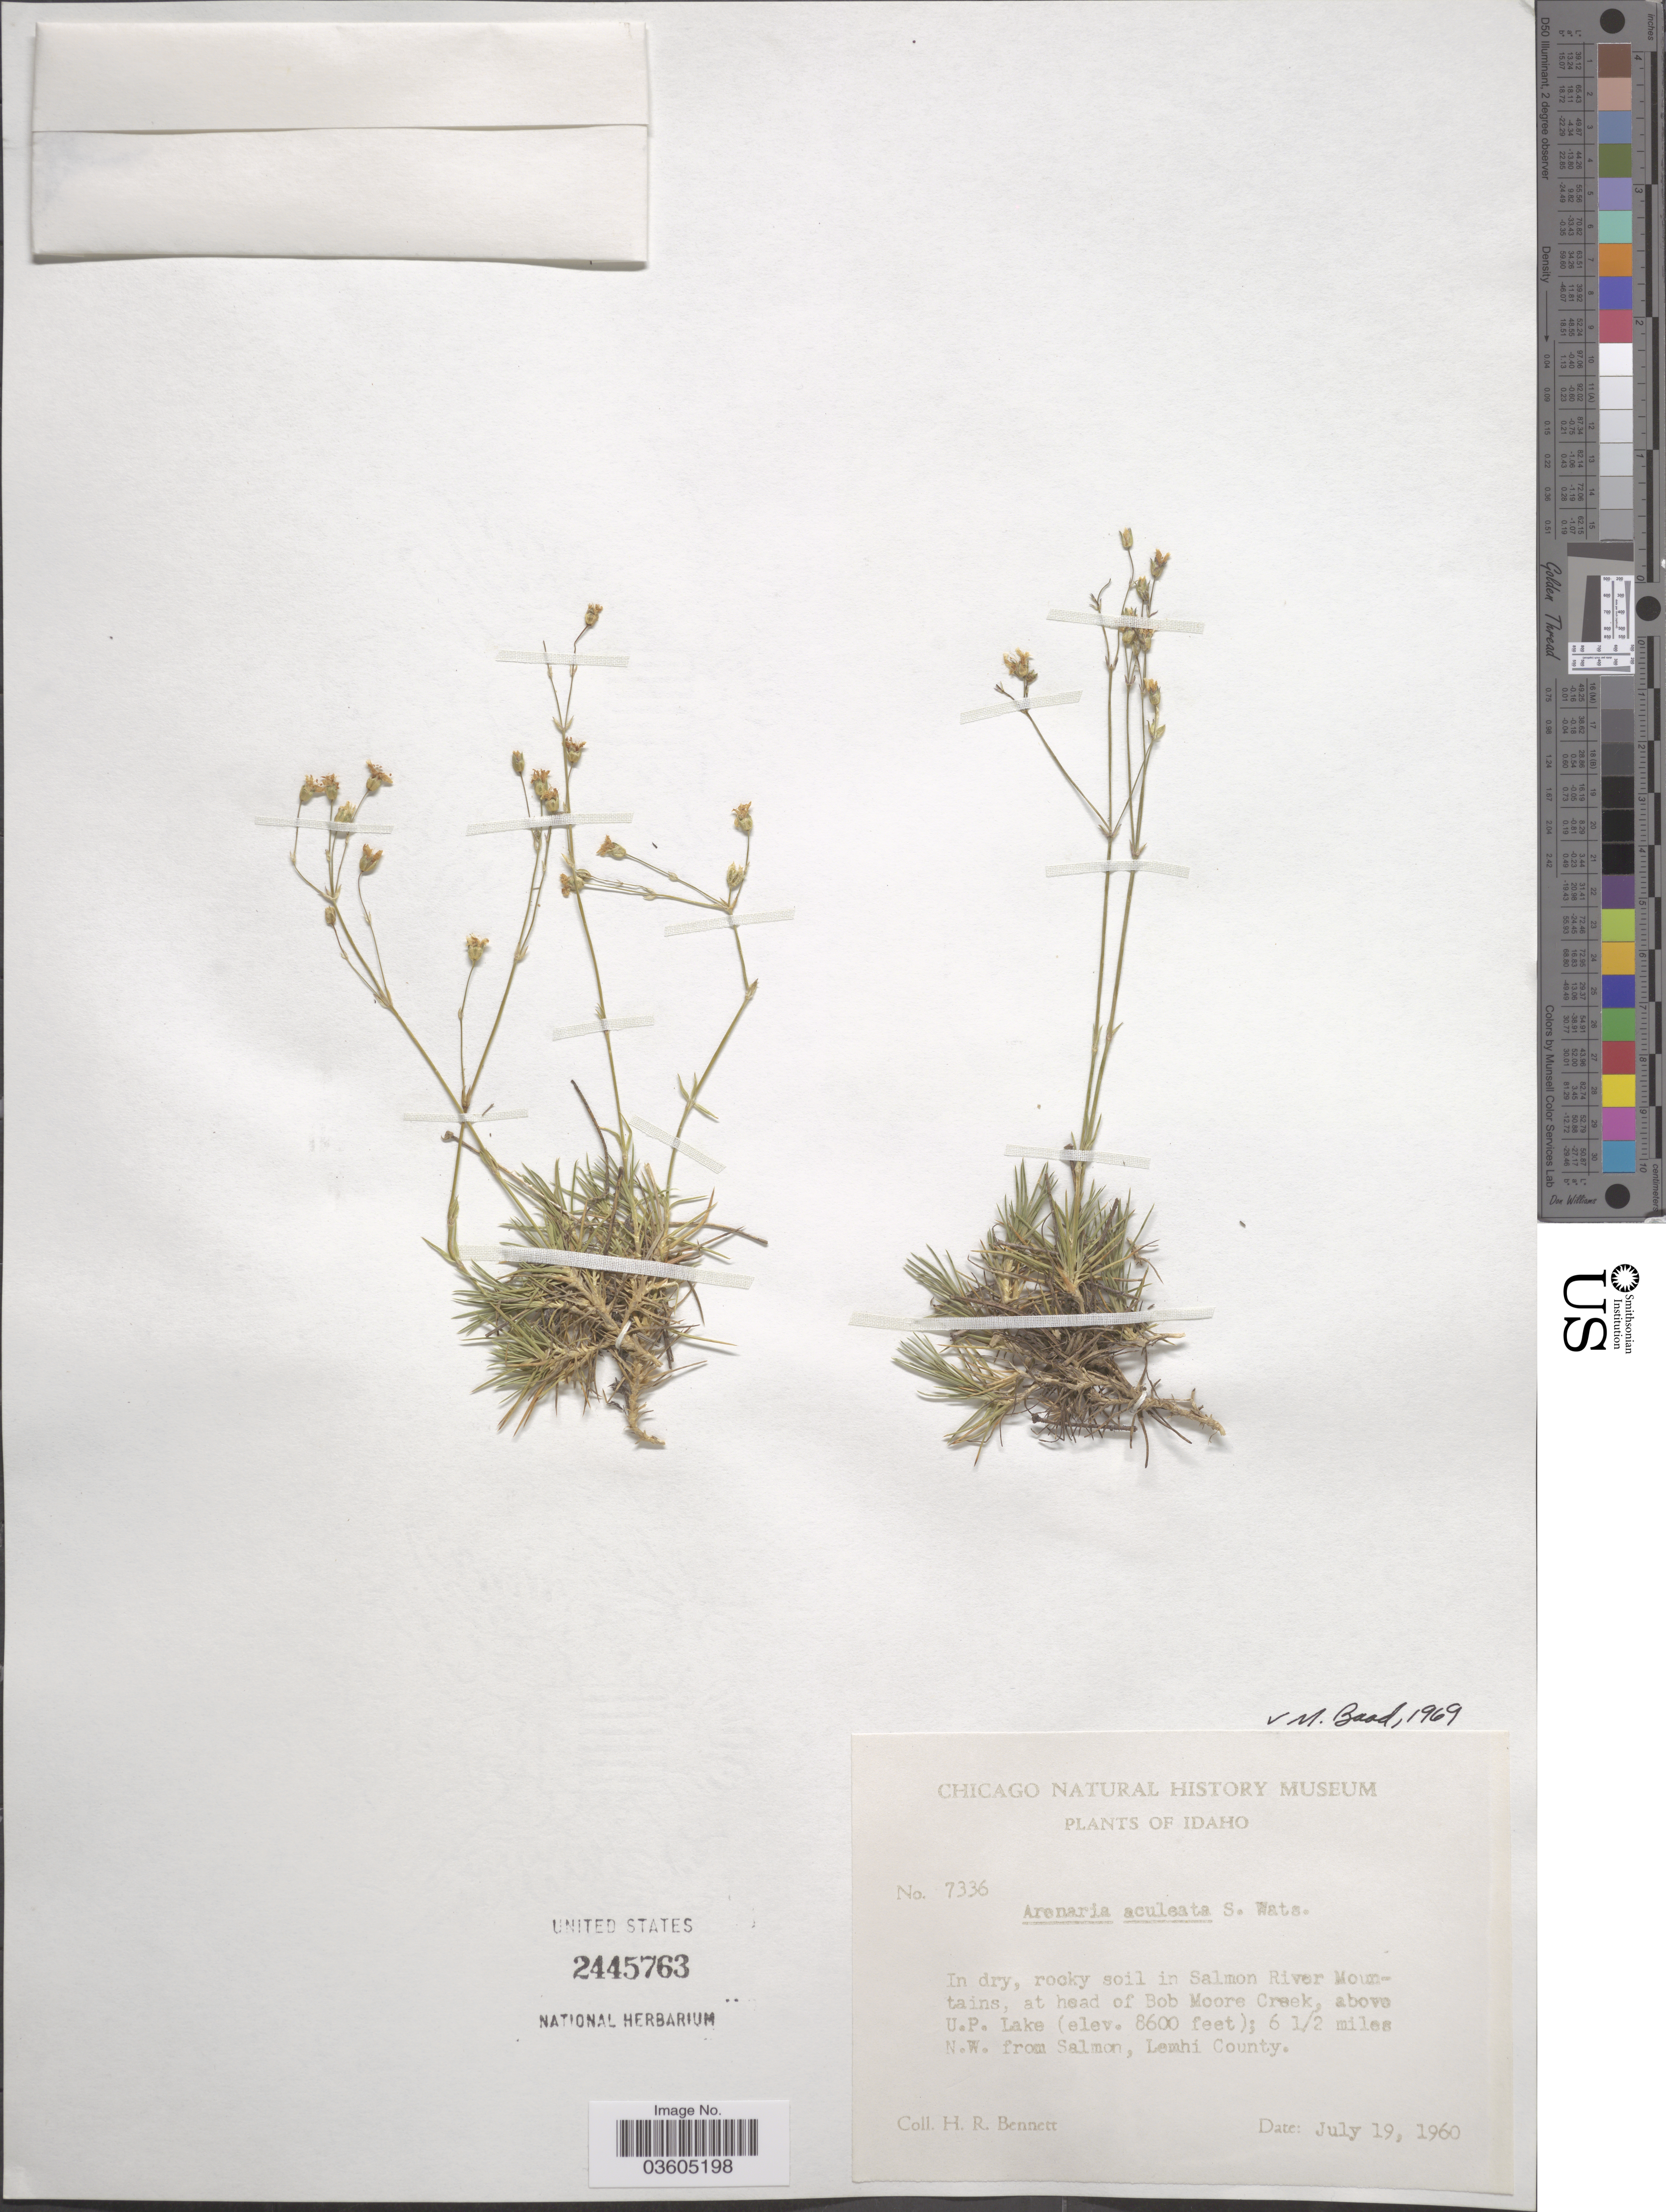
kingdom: Plantae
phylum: Tracheophyta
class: Magnoliopsida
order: Caryophyllales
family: Caryophyllaceae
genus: Eremogone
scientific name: Eremogone aculeata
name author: (S. Watson) Ikonn.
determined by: U.S. National Herbarium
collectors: H. R. Bennett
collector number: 7336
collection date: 1960-07-19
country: United States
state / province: Idaho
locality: In Salmon River Mountains, at head of Bob Moore Creek, above U.P. Lake; 6½ miles N.W. from Salmon, Lemhi County.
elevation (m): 2621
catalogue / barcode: US 2445763